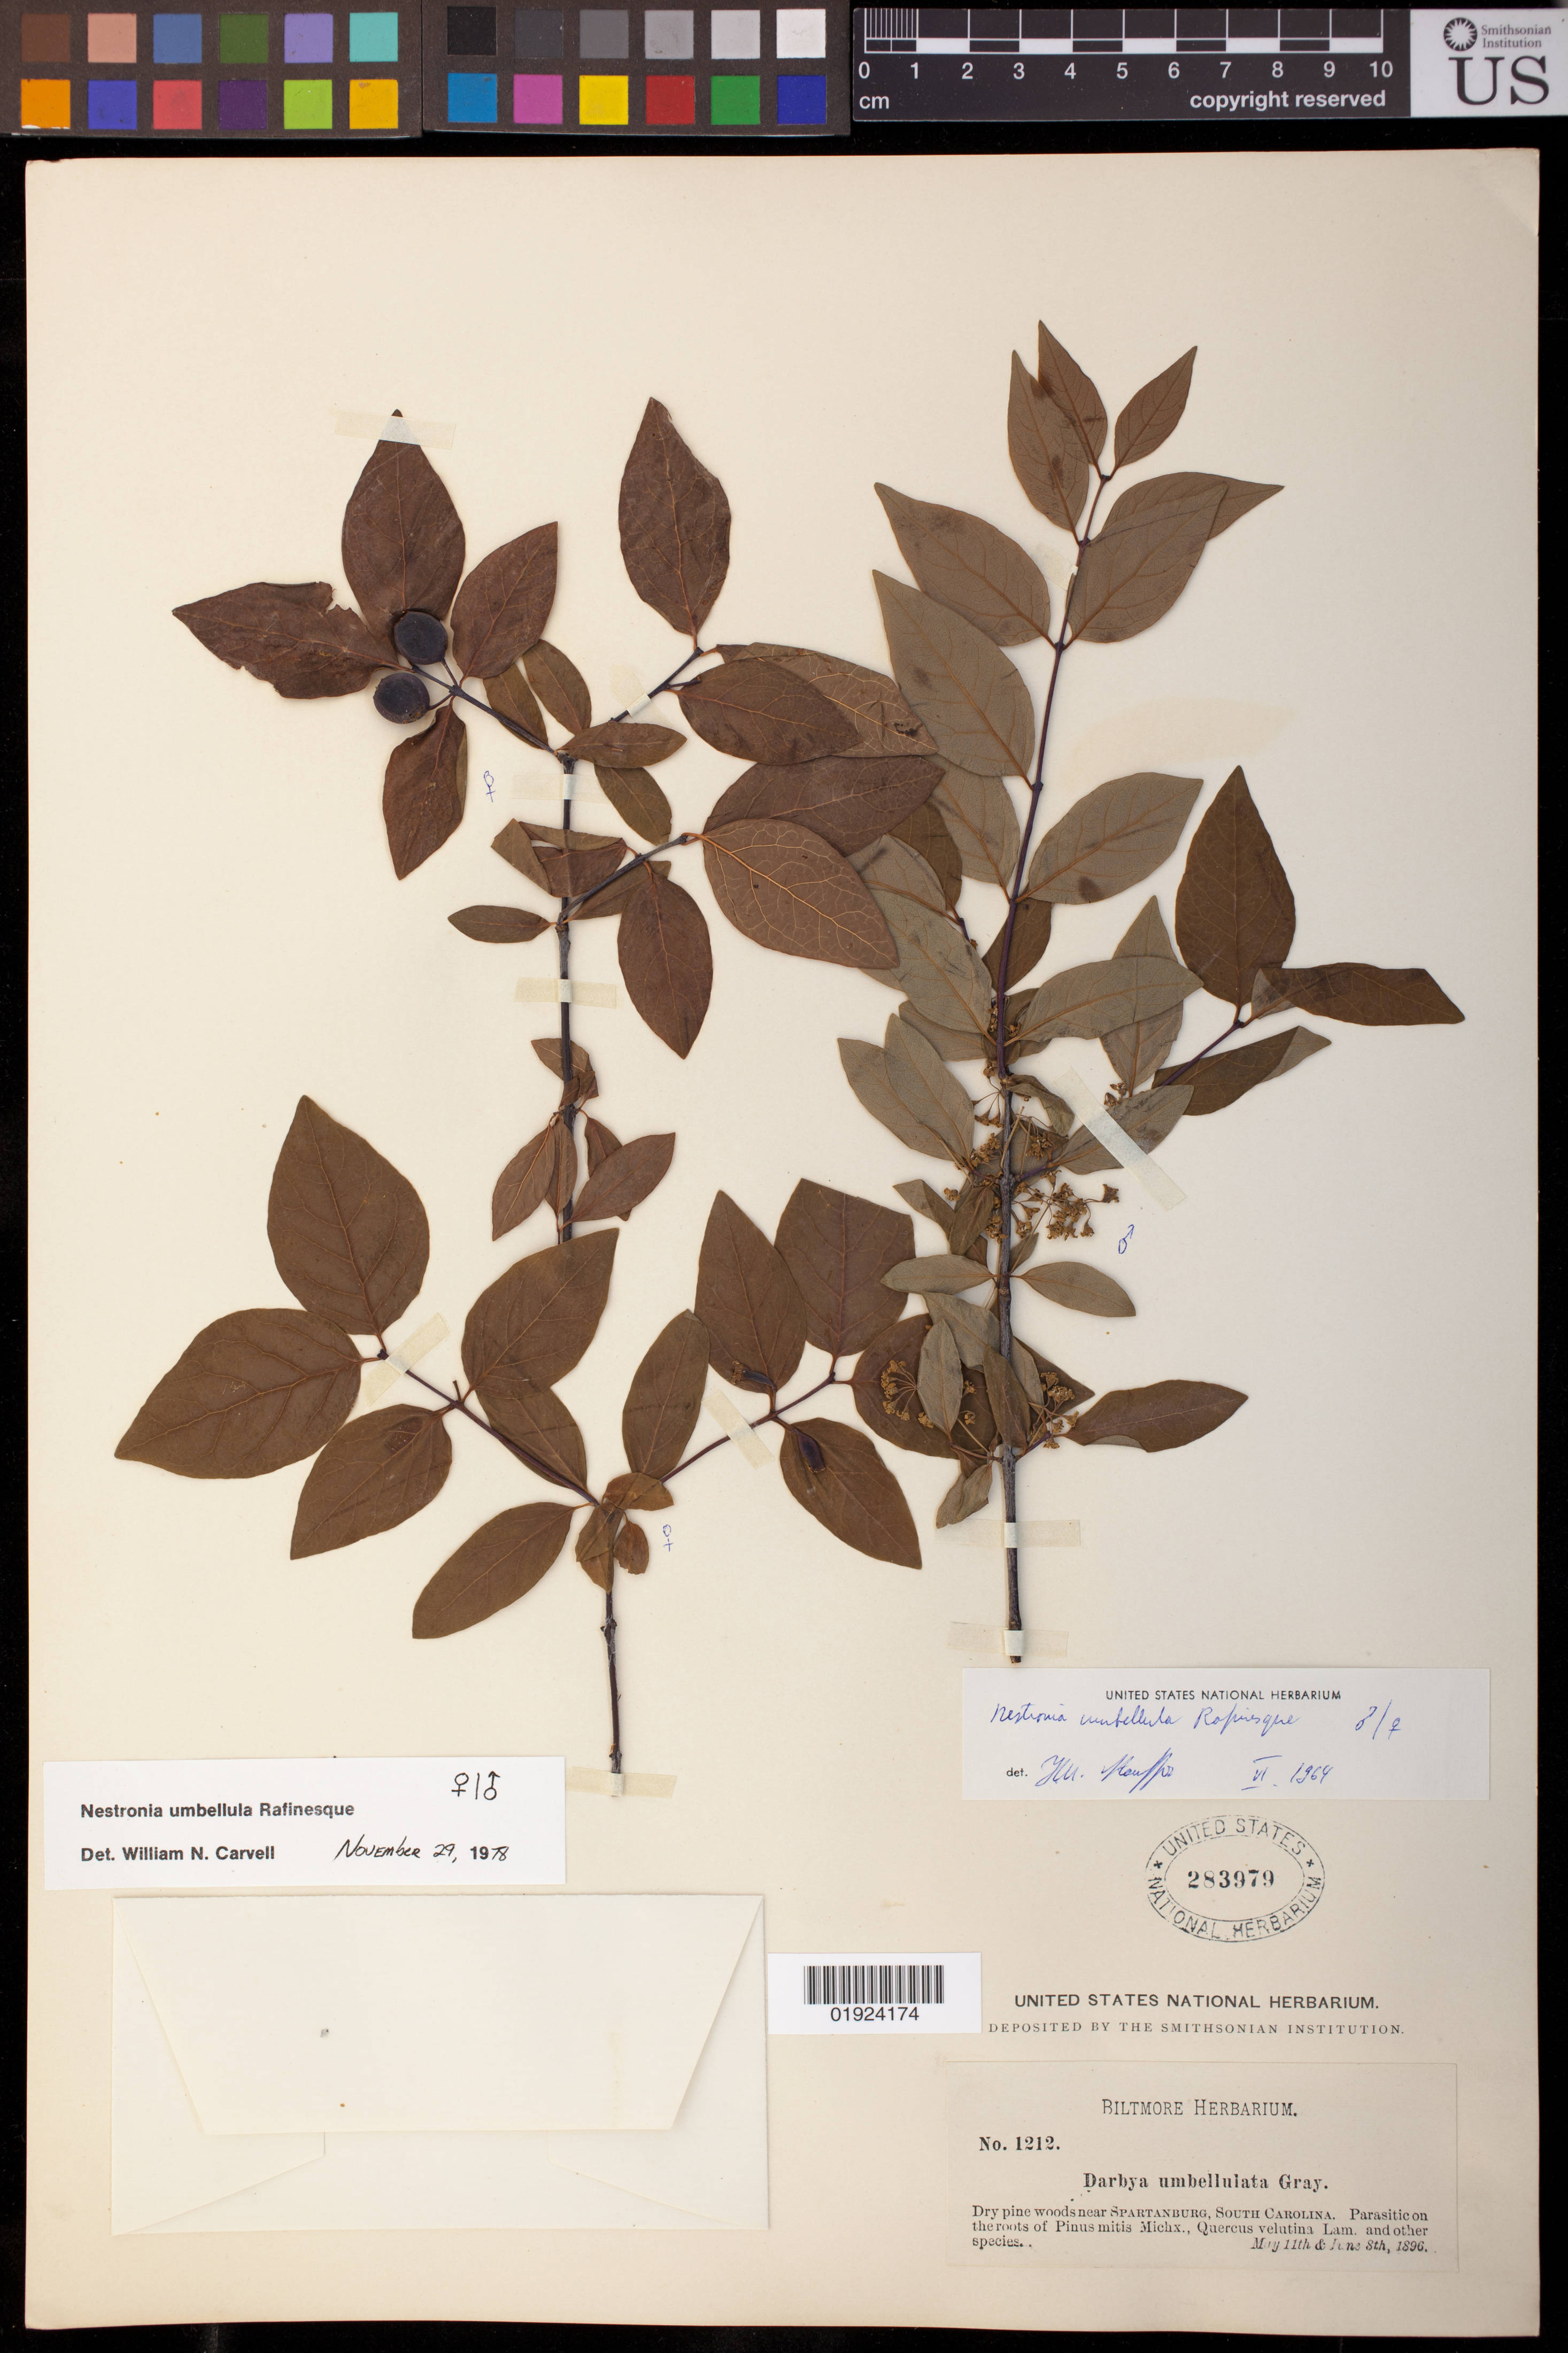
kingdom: Plantae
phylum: Tracheophyta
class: Magnoliopsida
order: Santalales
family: Santalaceae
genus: Nestronia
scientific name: Nestronia umbellula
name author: Raf.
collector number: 1212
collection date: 1896-05-11,1896-06-08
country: United States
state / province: South Carolina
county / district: Spartanburg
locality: Dry pine woods near Spartanburg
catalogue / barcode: US 283979